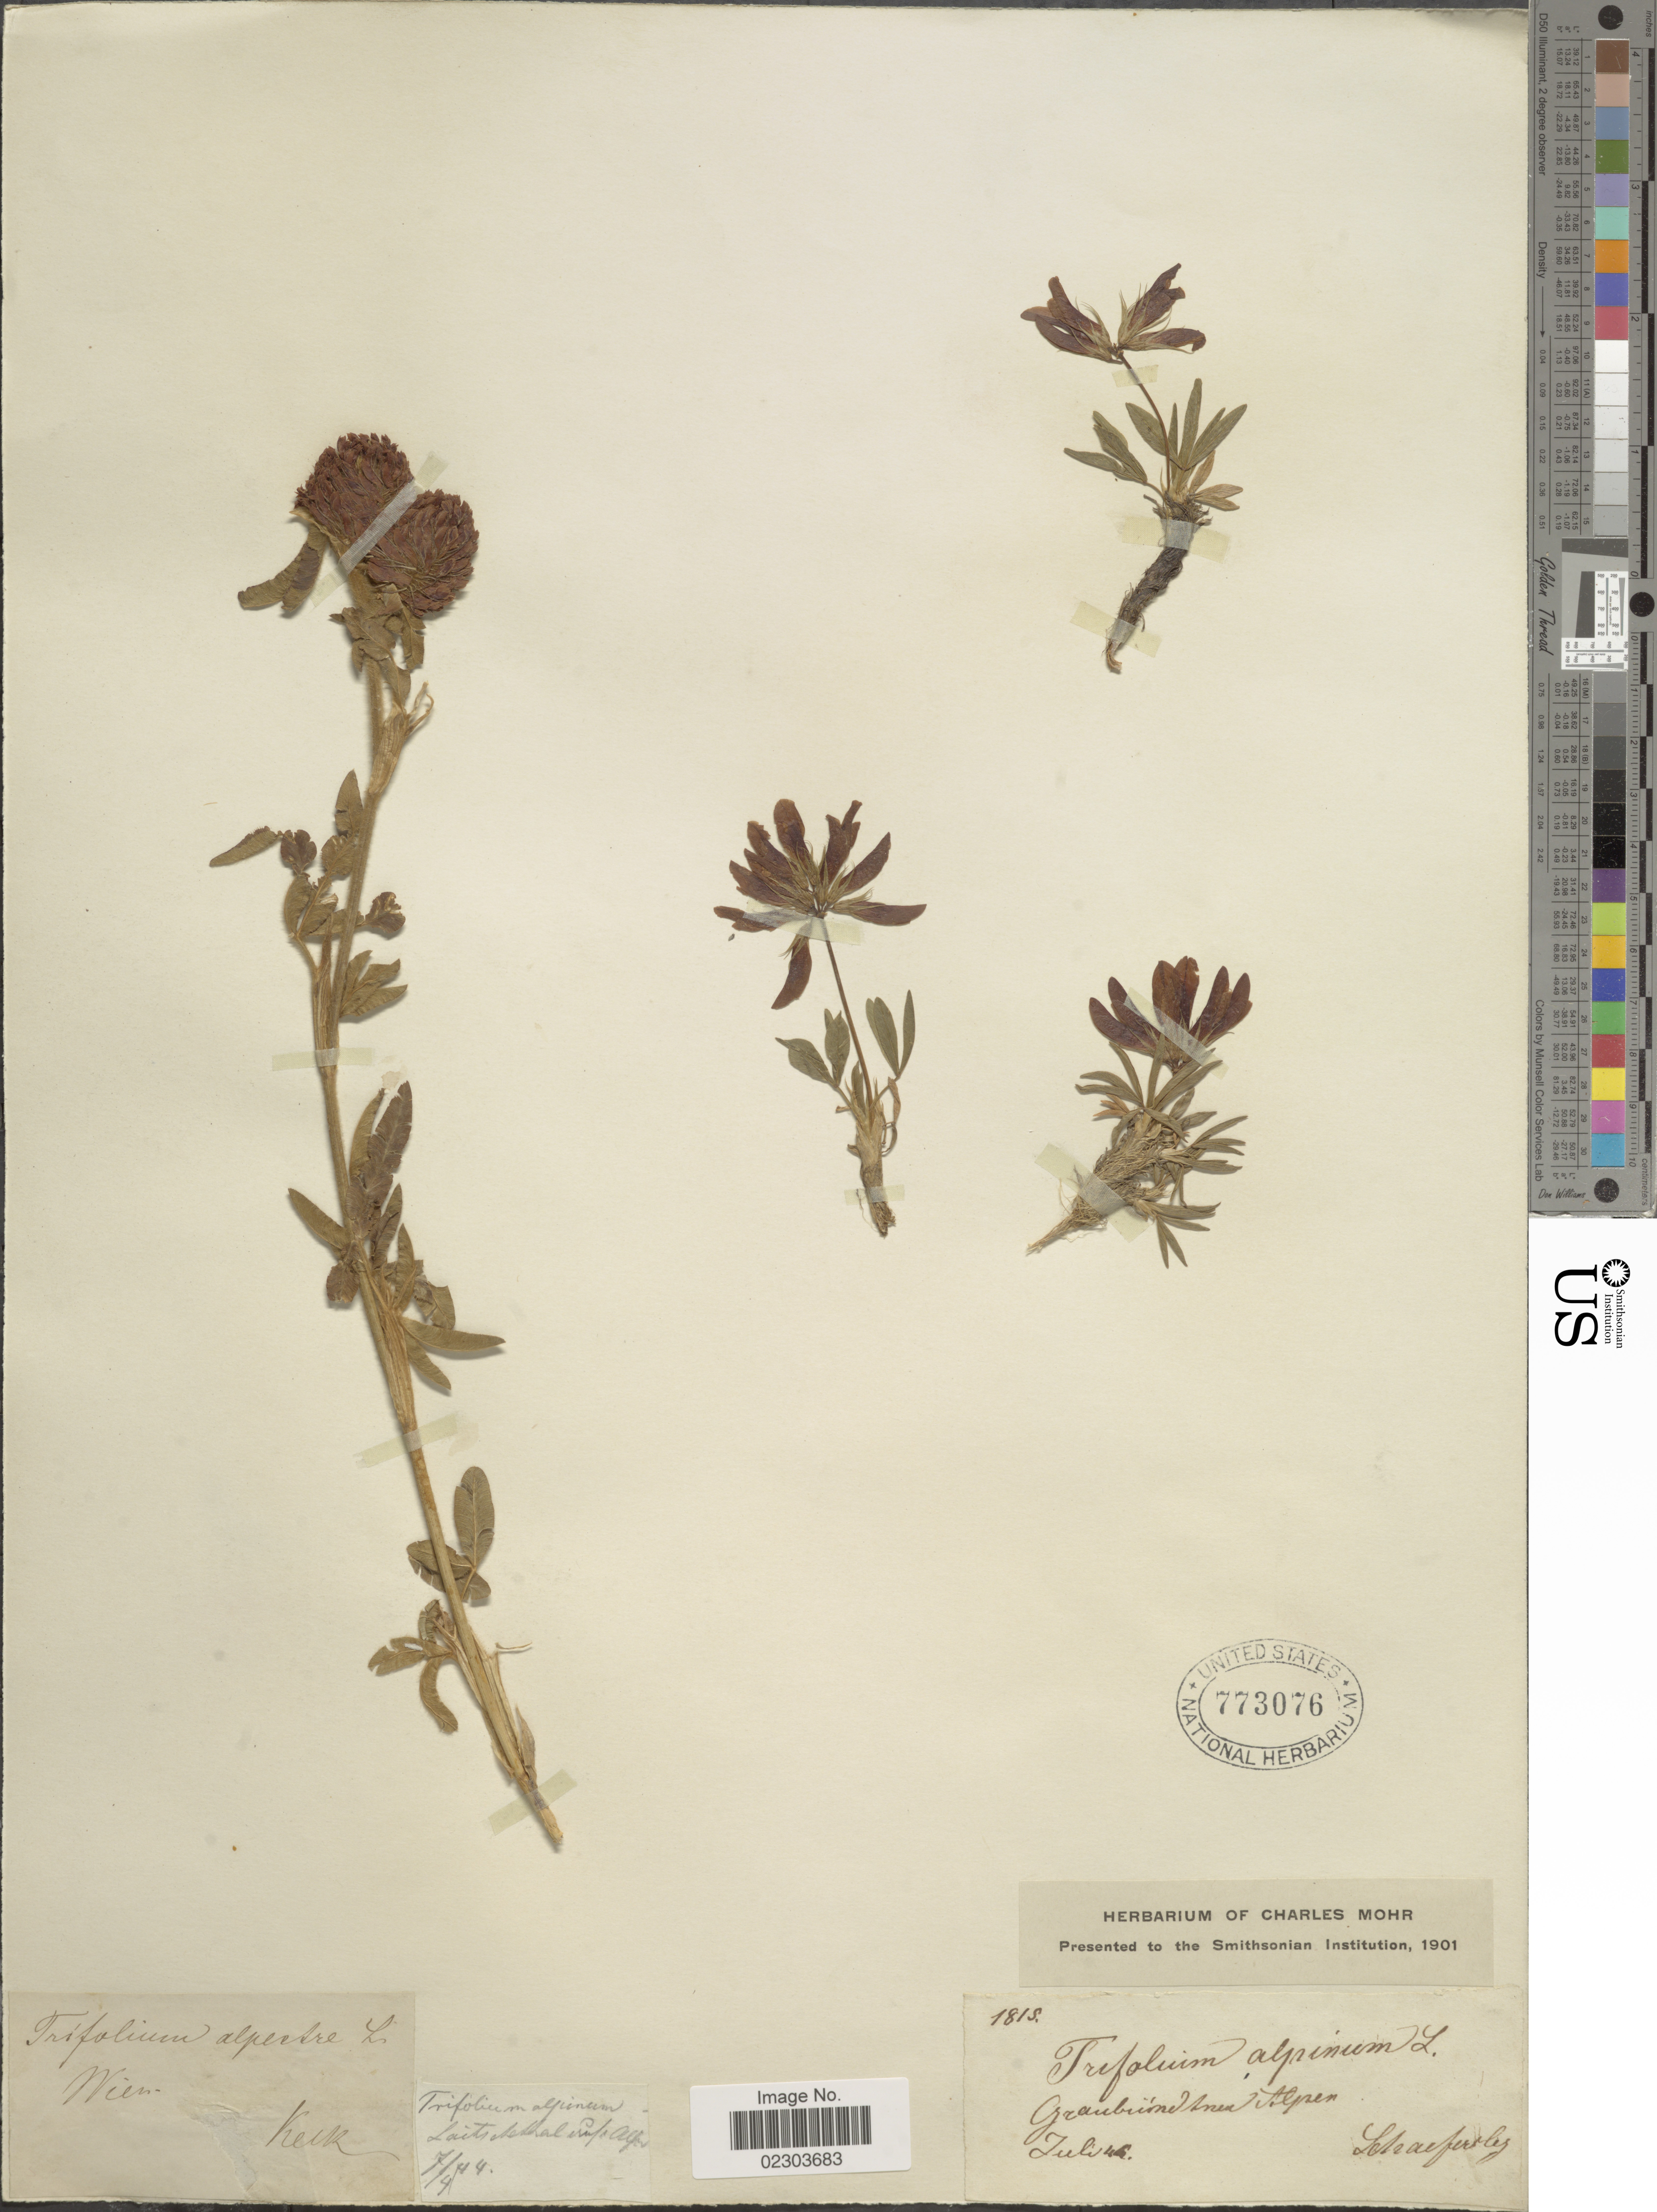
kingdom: Plantae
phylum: Tracheophyta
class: Magnoliopsida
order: Fabales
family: Fabaceae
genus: Trifolium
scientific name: Trifolium alpinum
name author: L.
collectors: Schaefersly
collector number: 1815*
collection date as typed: Transcribed d/m/y: /7/46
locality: Graubuuine nea Alpen [interpreted]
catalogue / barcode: US 773076